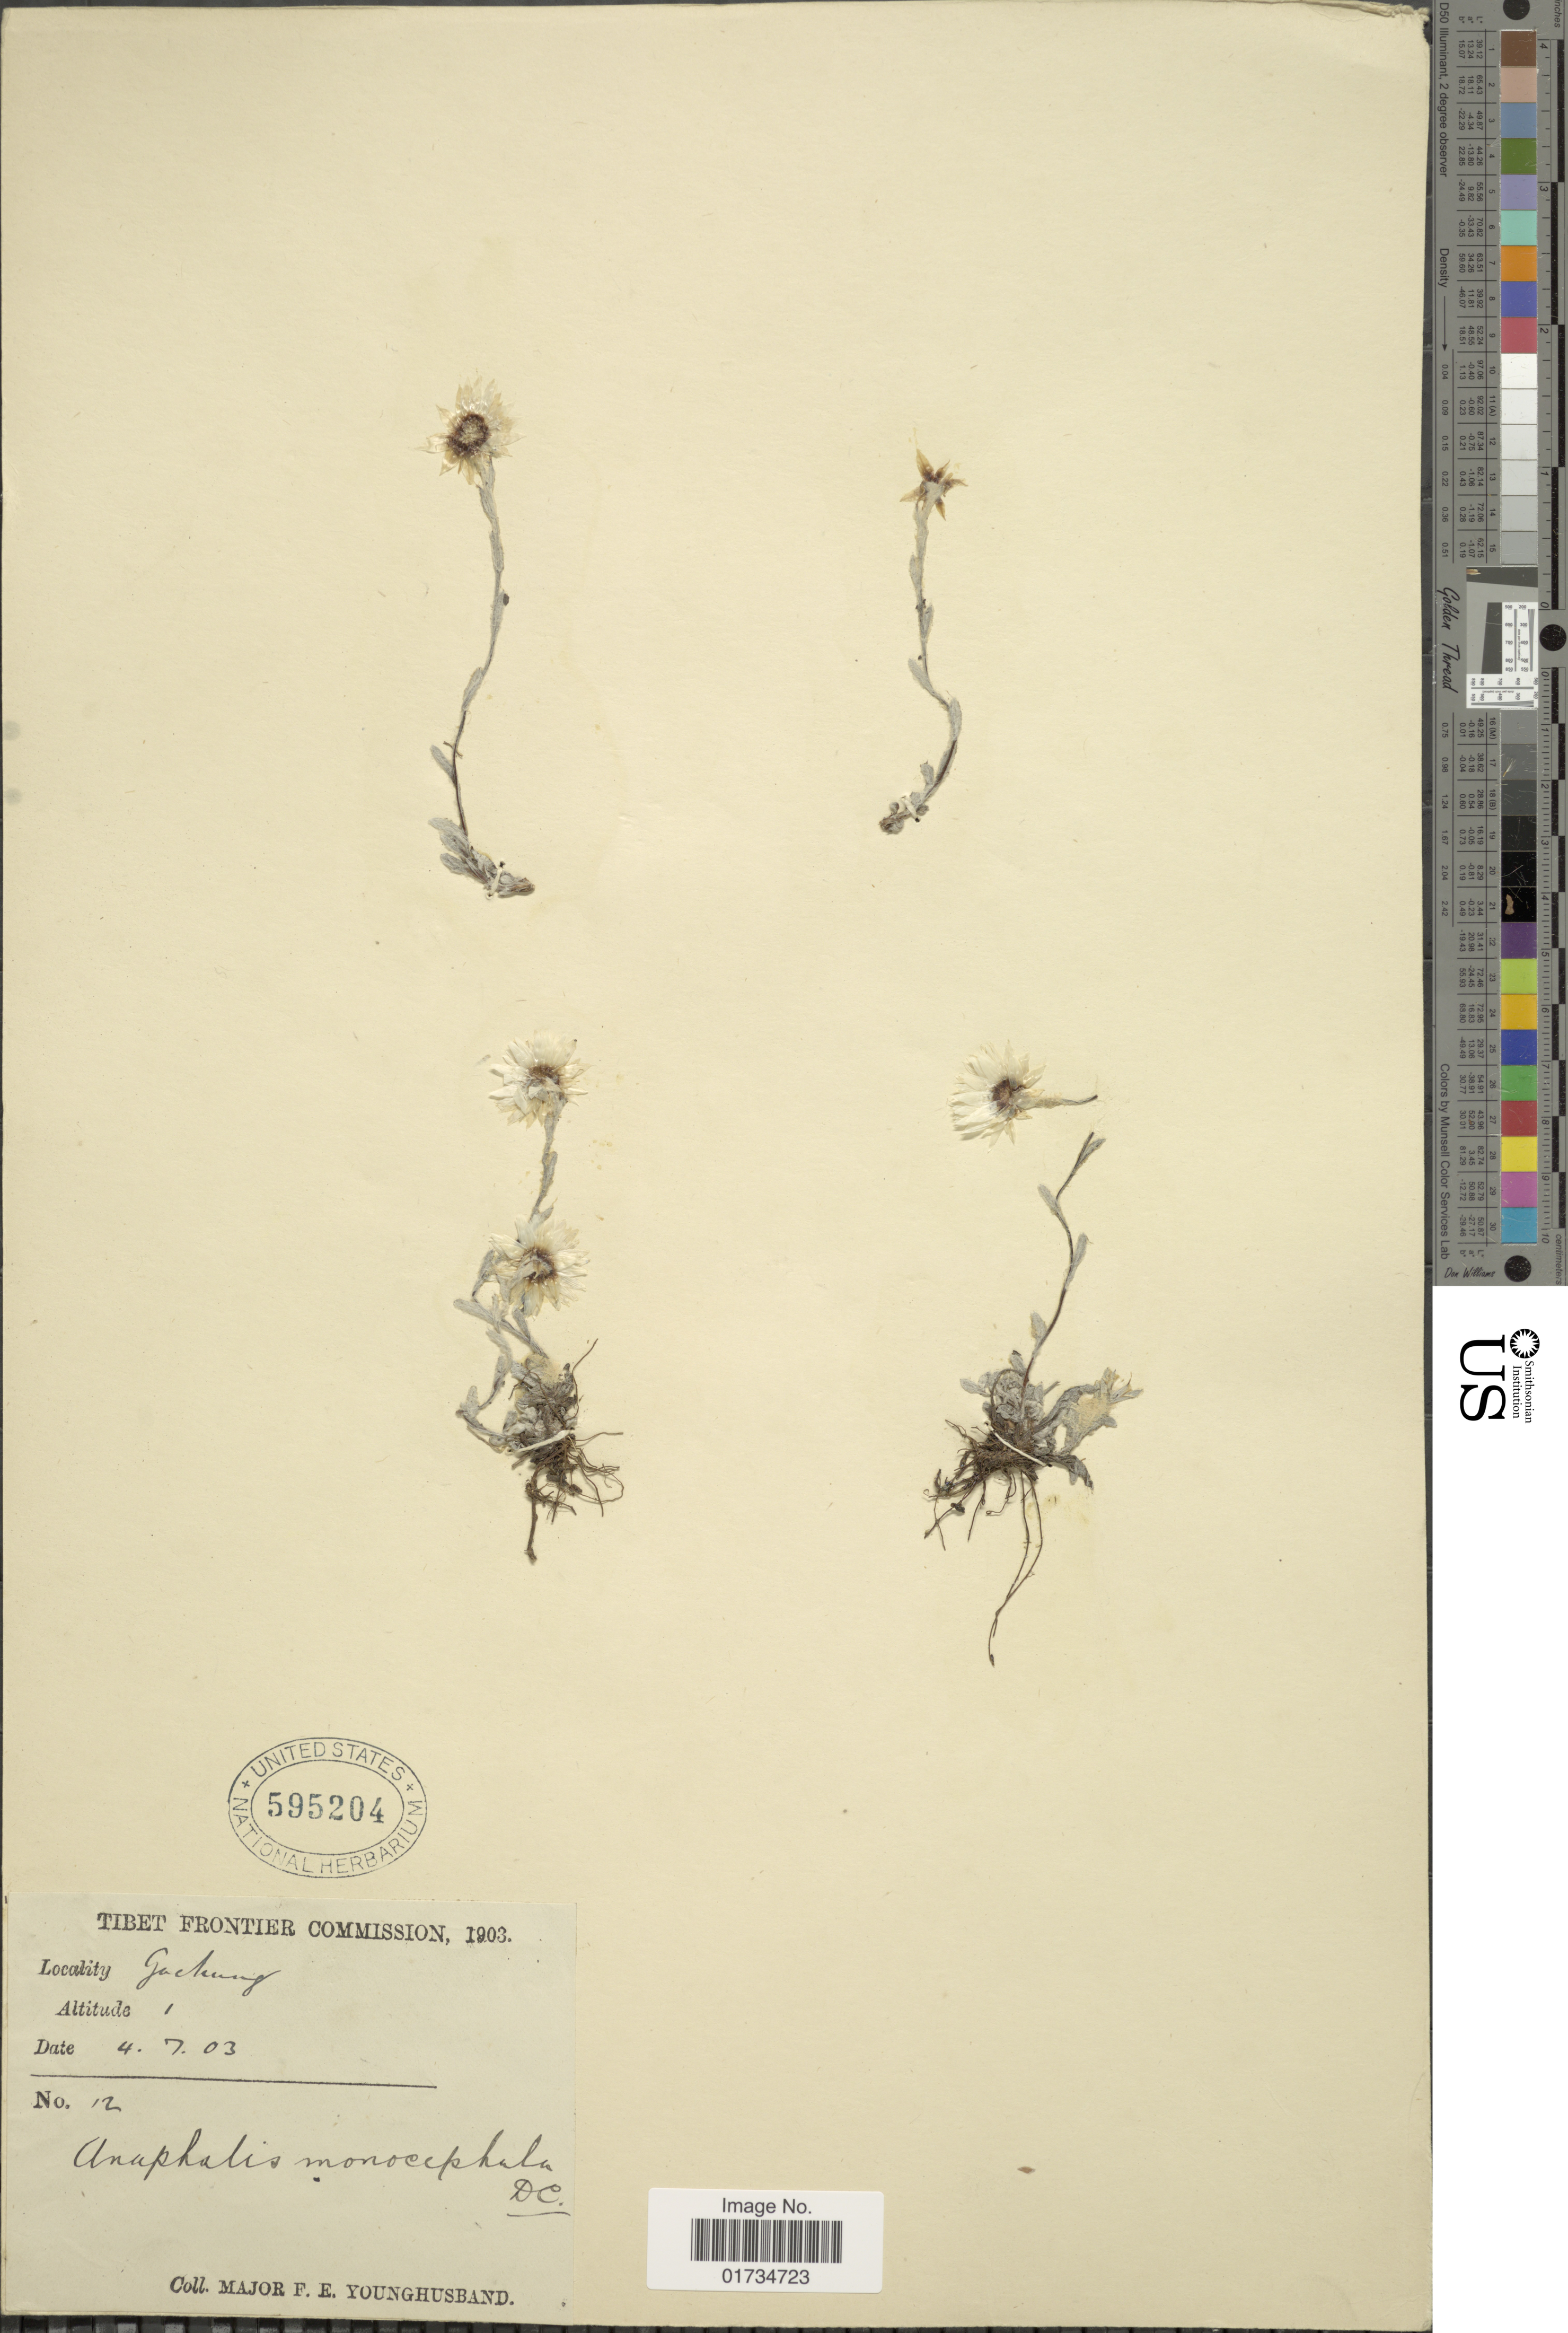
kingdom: Plantae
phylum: Tracheophyta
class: Magnoliopsida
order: Asterales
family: Asteraceae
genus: Anaphalis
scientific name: Anaphalis nubigena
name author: DC.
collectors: F. Younghusband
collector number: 12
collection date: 1903-07-04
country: China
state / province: Xizang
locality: Tibet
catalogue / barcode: US 595204